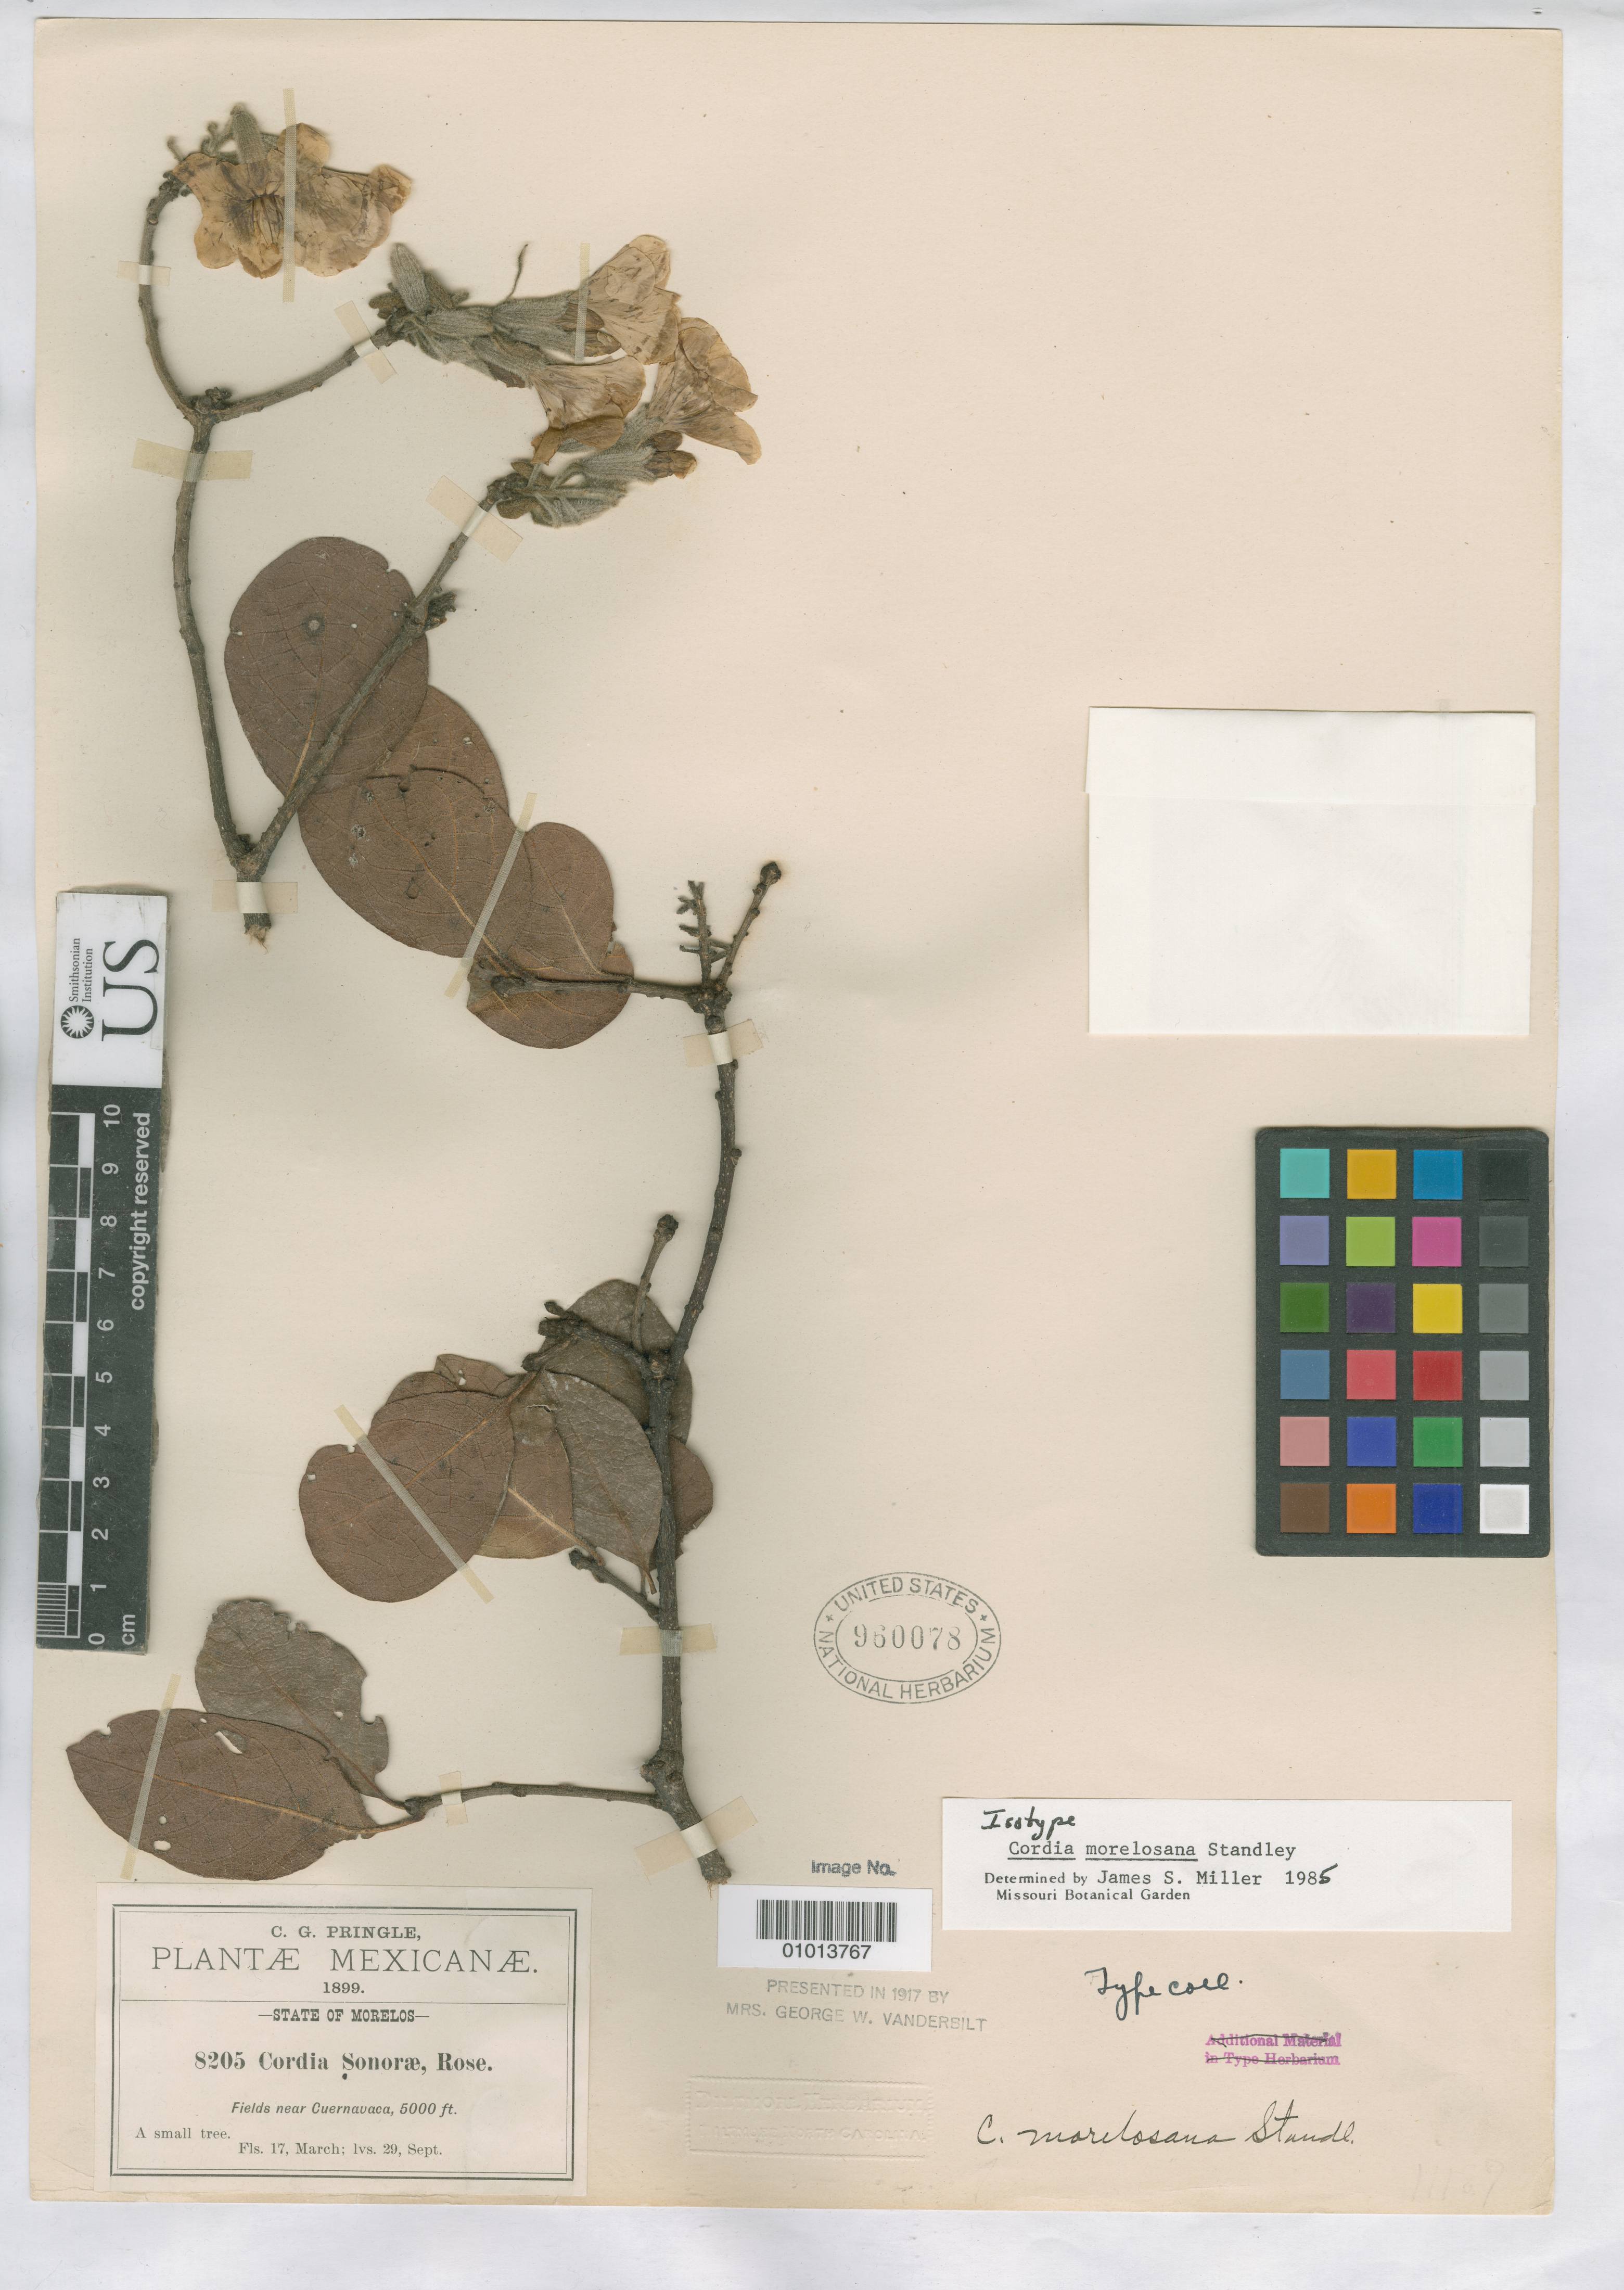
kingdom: Plantae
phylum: Tracheophyta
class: Magnoliopsida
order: Boraginales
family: Cordiaceae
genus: Cordia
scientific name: Cordia morelosana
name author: Standl.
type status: Syntype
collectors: C. G. Pringle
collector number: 8205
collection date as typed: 17 Mar 1899 and 29 Sep 1899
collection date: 1899-03-17,1899-09-29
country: Mexico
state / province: Morelos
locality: Cuernavaca.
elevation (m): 1524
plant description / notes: Annotated by J.S. Miller (1985) as "isotype" but Pringle 8205 (including "type" sheet, USNH 354555) includes specimens collected on 2 different dates ("Fls. 17, March; lvs. 29, Sept.").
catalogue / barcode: US 960078